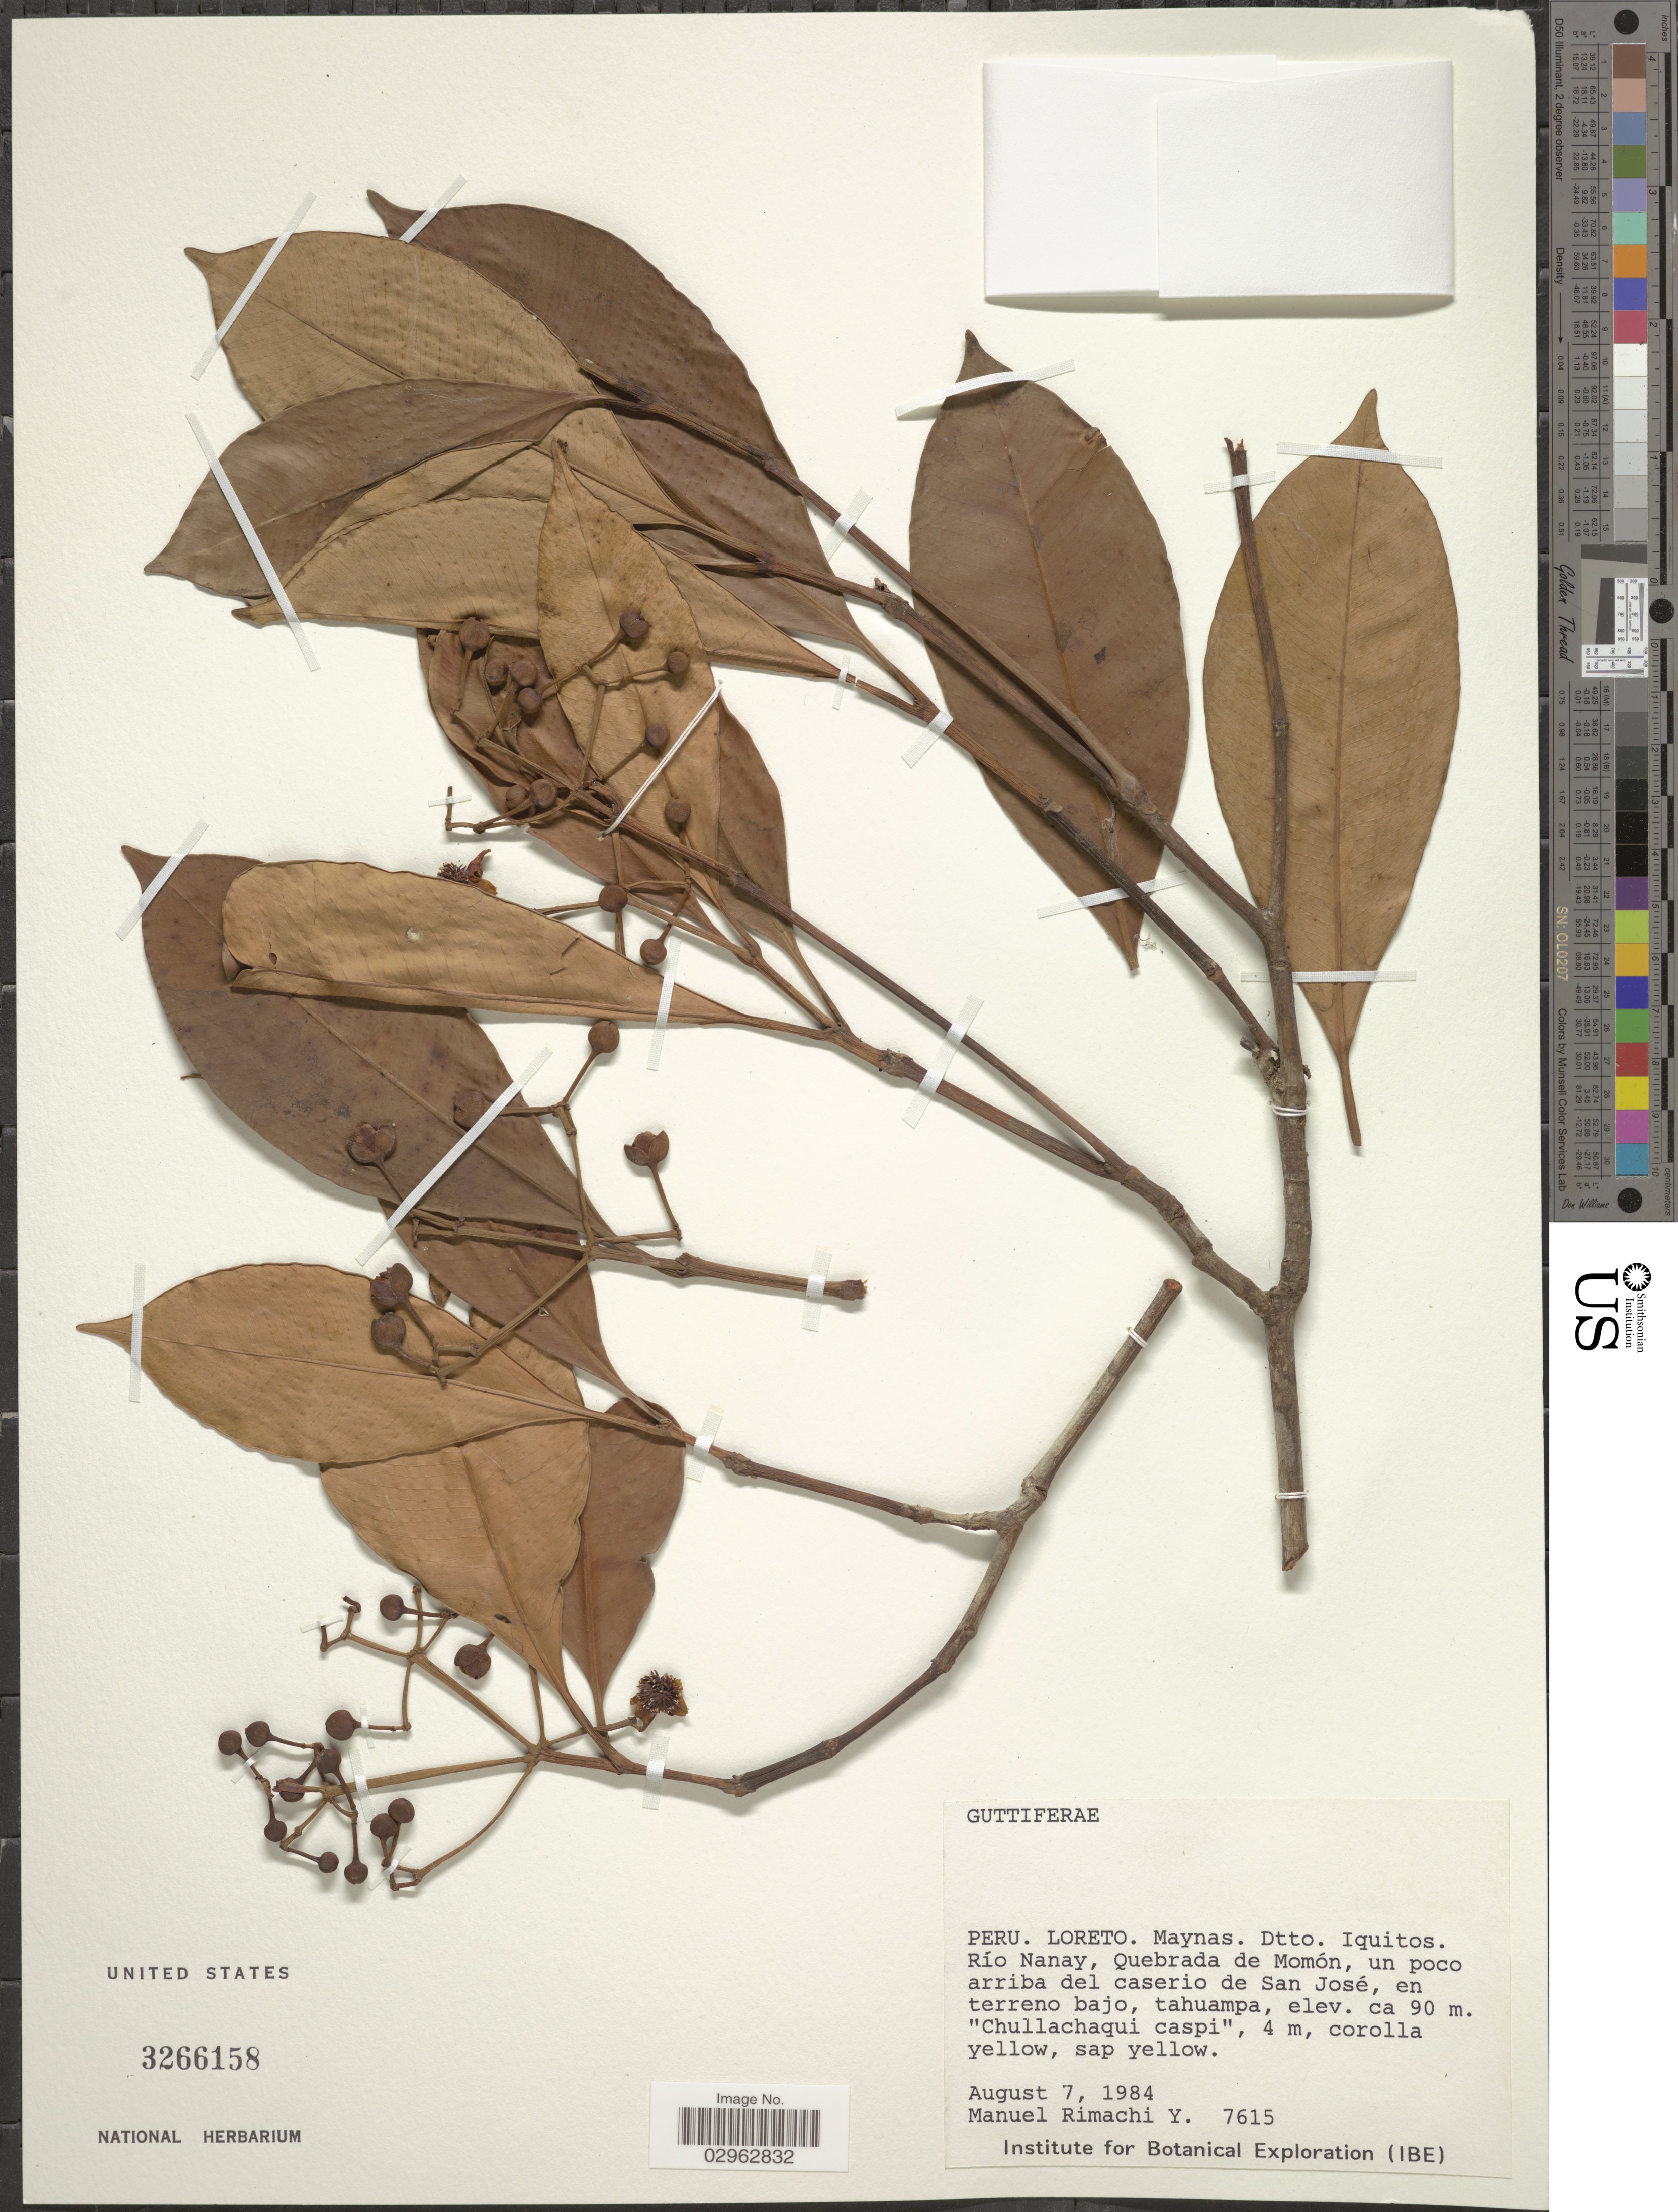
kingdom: Plantae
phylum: Tracheophyta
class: Magnoliopsida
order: Malpighiales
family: Clusiaceae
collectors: M. Rimachi Y.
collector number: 7615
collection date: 1984-08-07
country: Peru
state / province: Loreto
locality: Maynas. Dtto. Iquitos. Río Nanay, Quebrada de Momón, un poco arriba del caserio de San José.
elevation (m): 90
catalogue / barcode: US 3266158